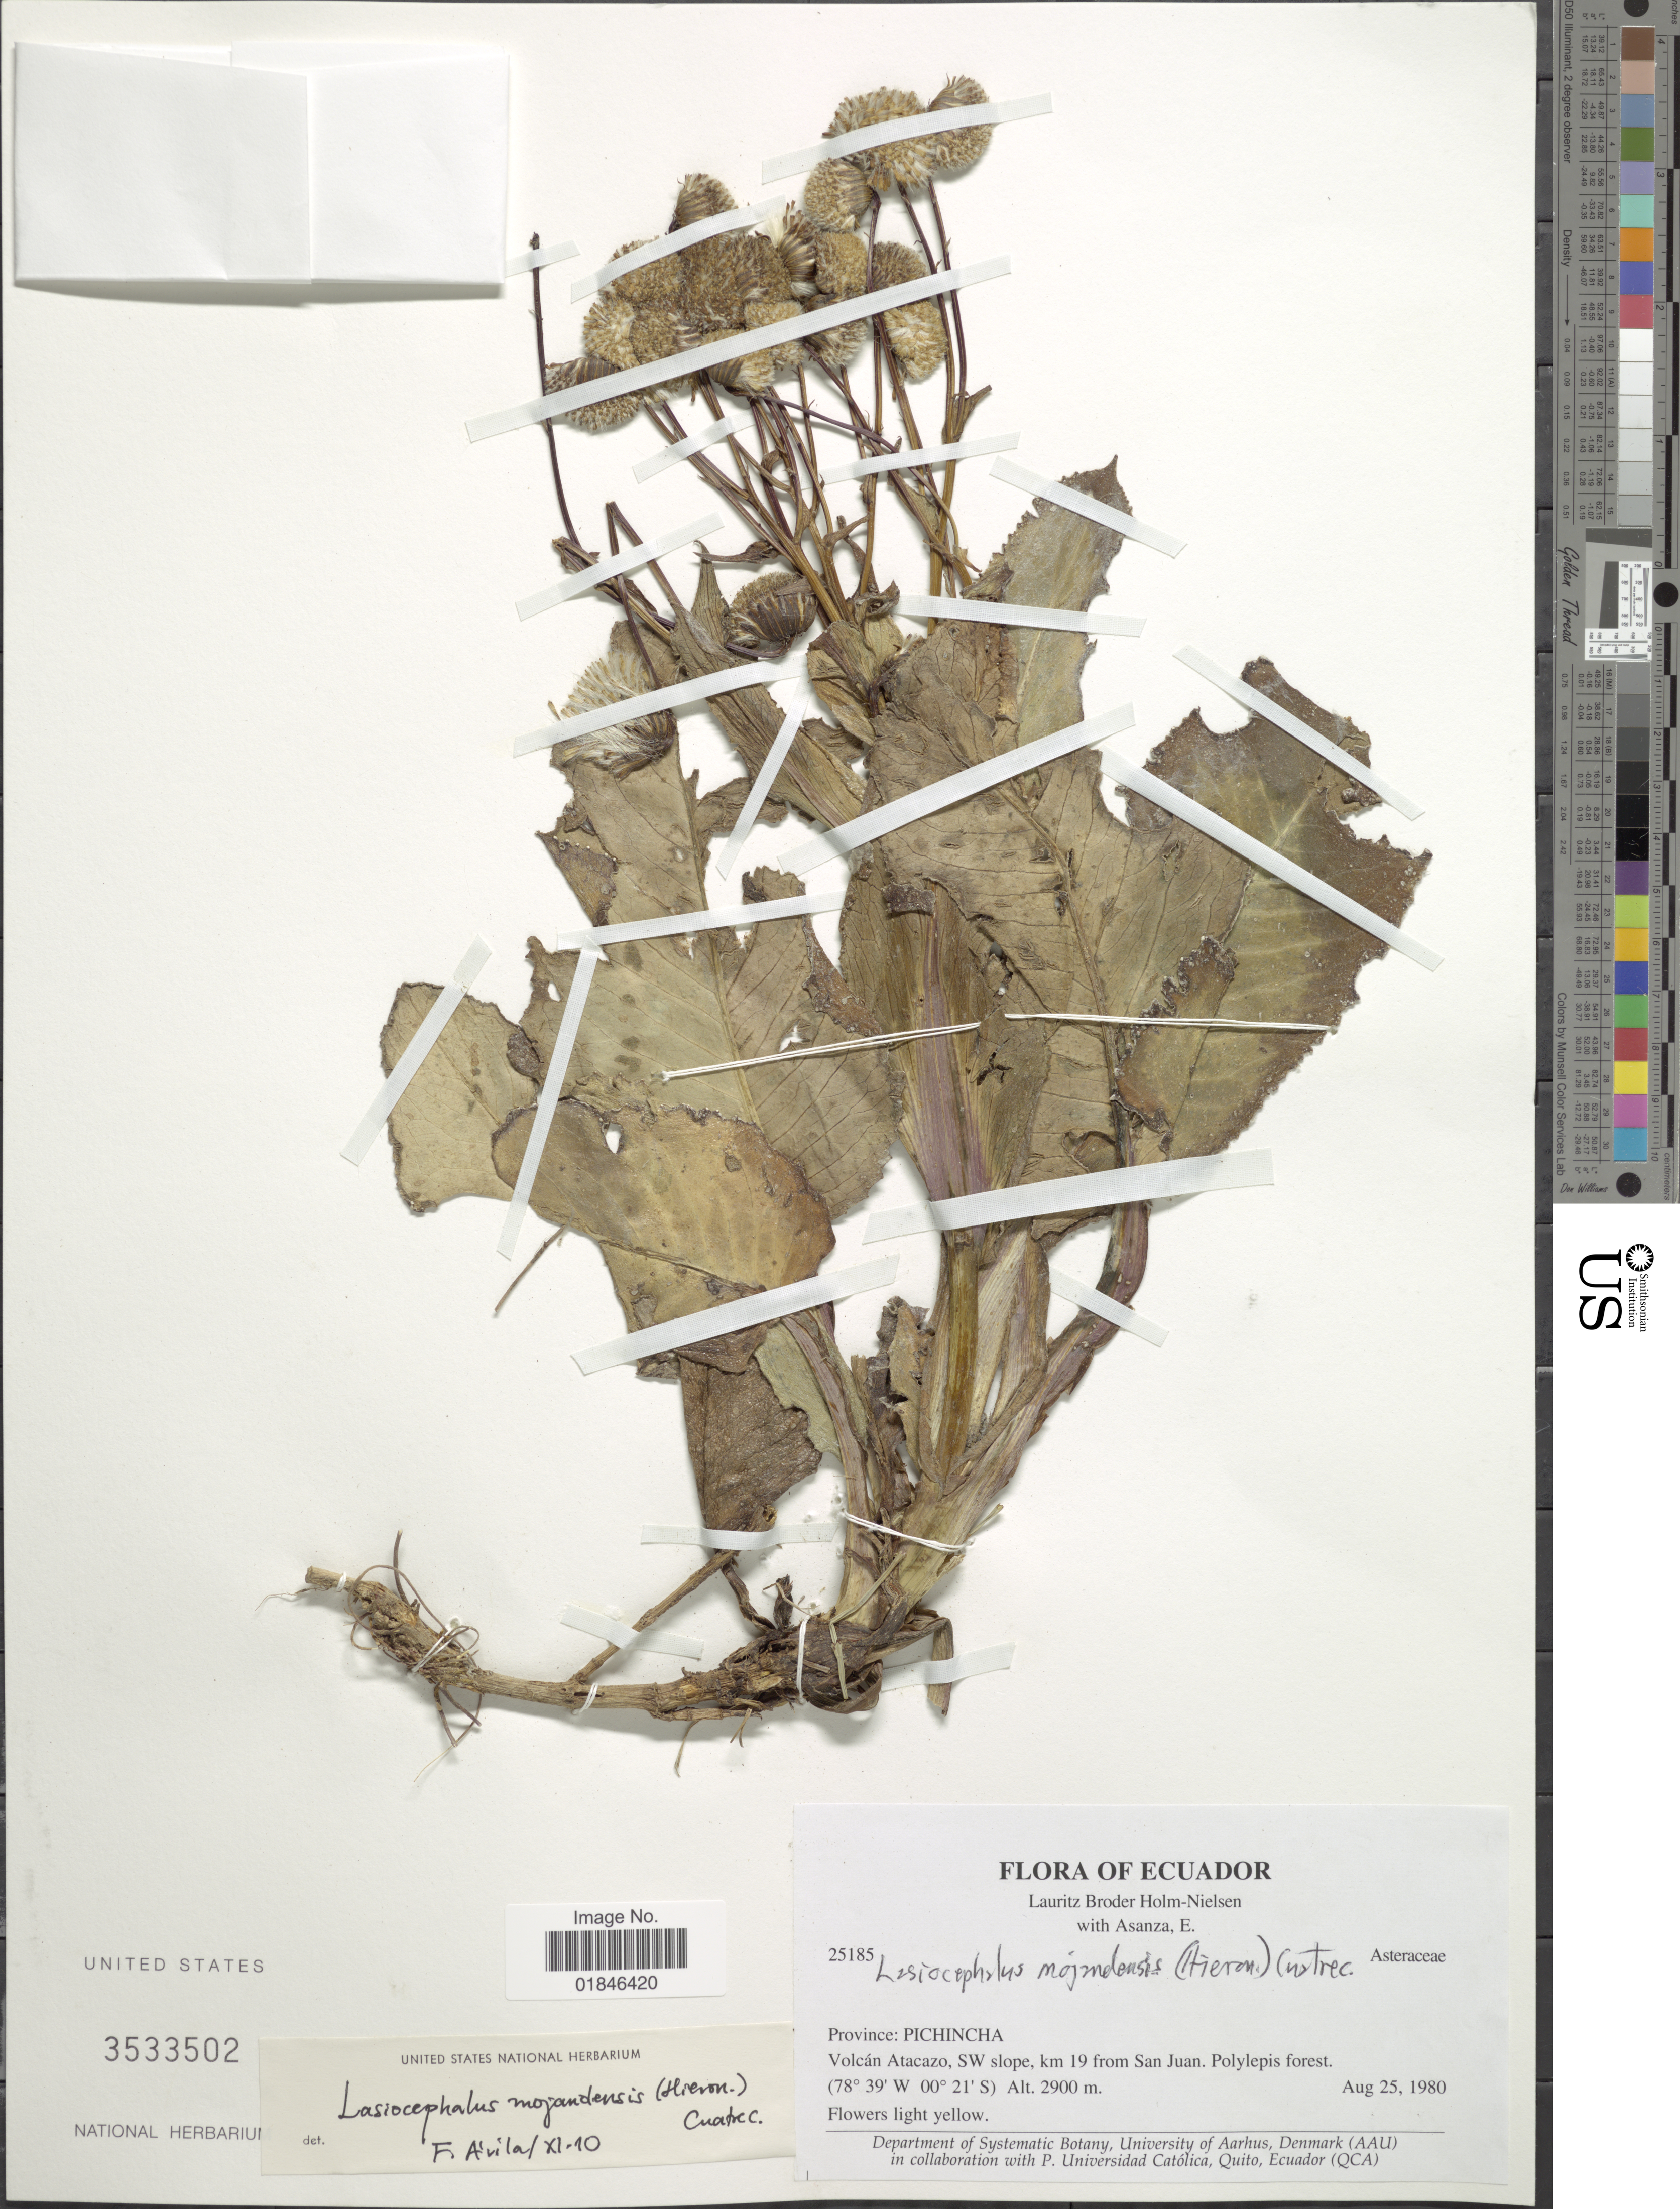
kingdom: Plantae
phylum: Tracheophyta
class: Magnoliopsida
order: Asterales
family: Asteraceae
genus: Senecio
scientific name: Senecio mojandensis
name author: Hieron.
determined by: Salomon, Luciana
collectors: L. B. Holm-Nielsen & E. Asanza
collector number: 25185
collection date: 1980-08-25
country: Ecuador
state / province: Pichincha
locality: Province: Pichincha, Volcan Atacazo, SW slope, km 19 from San Juan.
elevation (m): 2900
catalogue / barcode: US 3533502